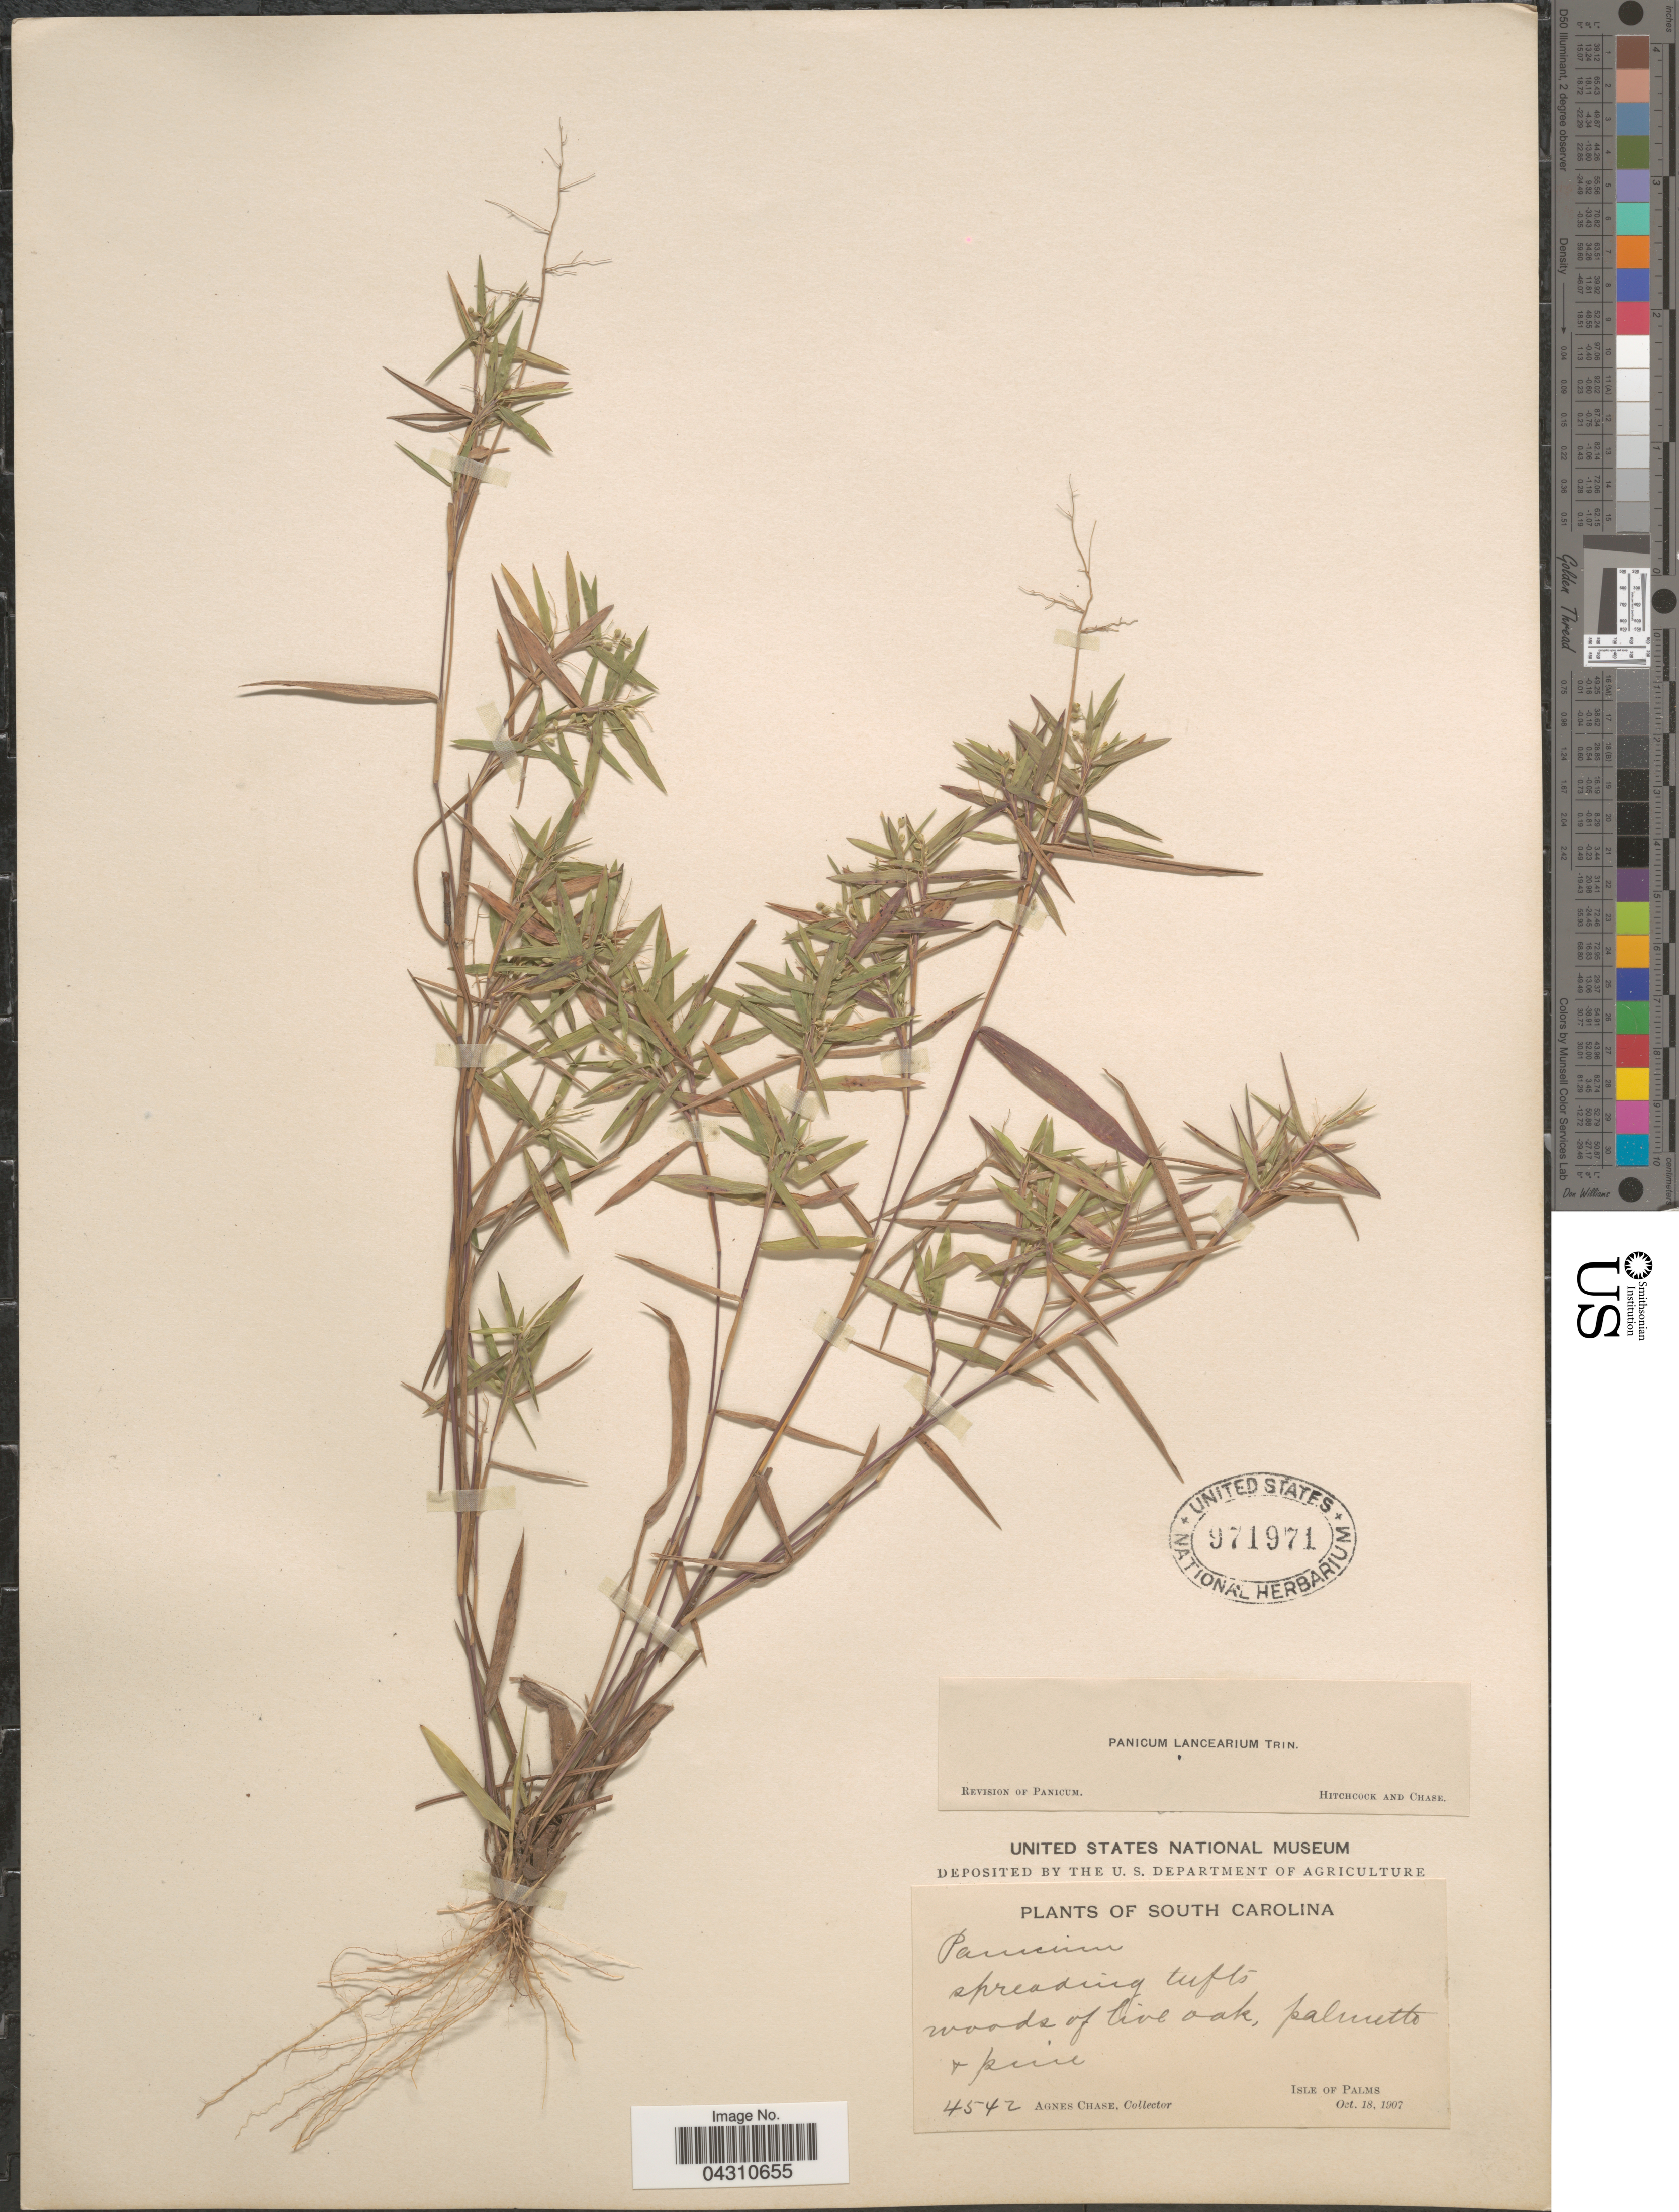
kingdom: Plantae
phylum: Tracheophyta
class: Liliopsida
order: Poales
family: Poaceae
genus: Dichanthelium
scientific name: Dichanthelium portoricense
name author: (Desv. ex Ham.) B.F. Hansen & Wunderlin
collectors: A. Chase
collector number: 4542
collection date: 1907-10-18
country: United States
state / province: South Carolina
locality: Woods of live oak, palmetto & pine. Isle of Palms.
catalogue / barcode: US 971971